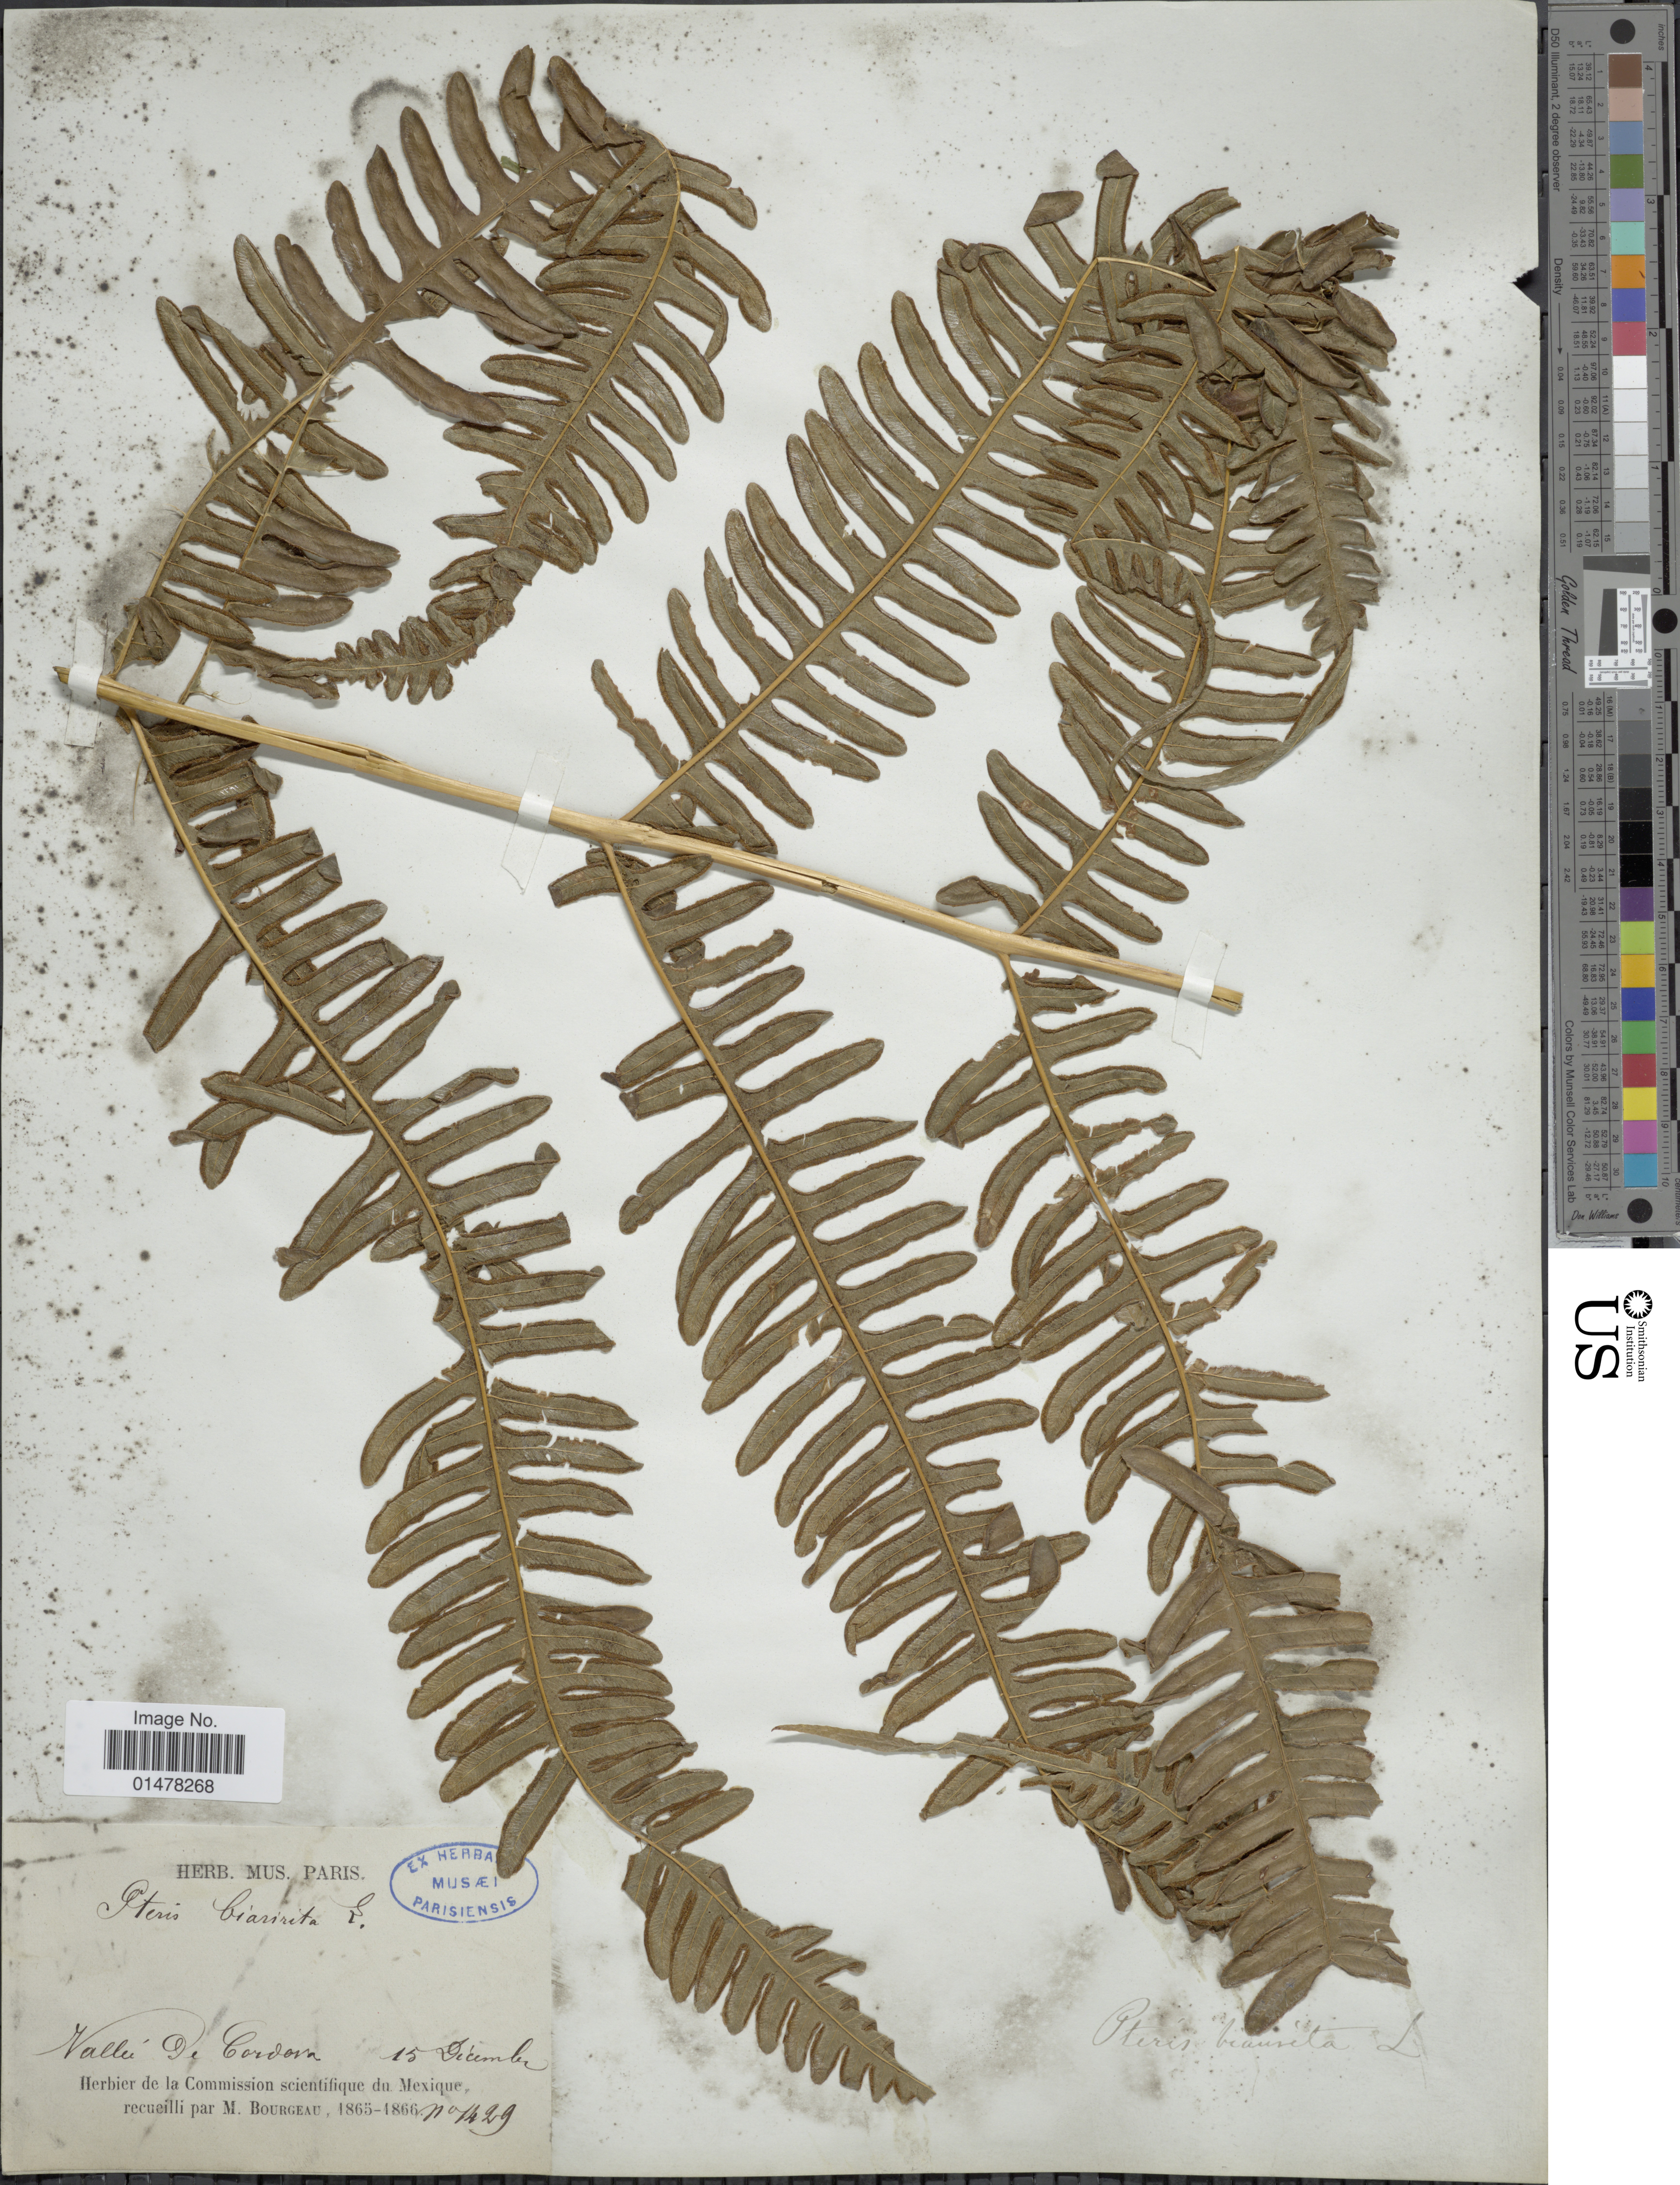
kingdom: Plantae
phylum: Tracheophyta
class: Polypodiopsida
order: Polypodiales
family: Pteridaceae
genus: Pteris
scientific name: Pteris quadriaurita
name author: Retz.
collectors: M. Bourgeau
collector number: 1429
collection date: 1865-12-15/1866-12-15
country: Mexico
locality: Vallee de Cordova